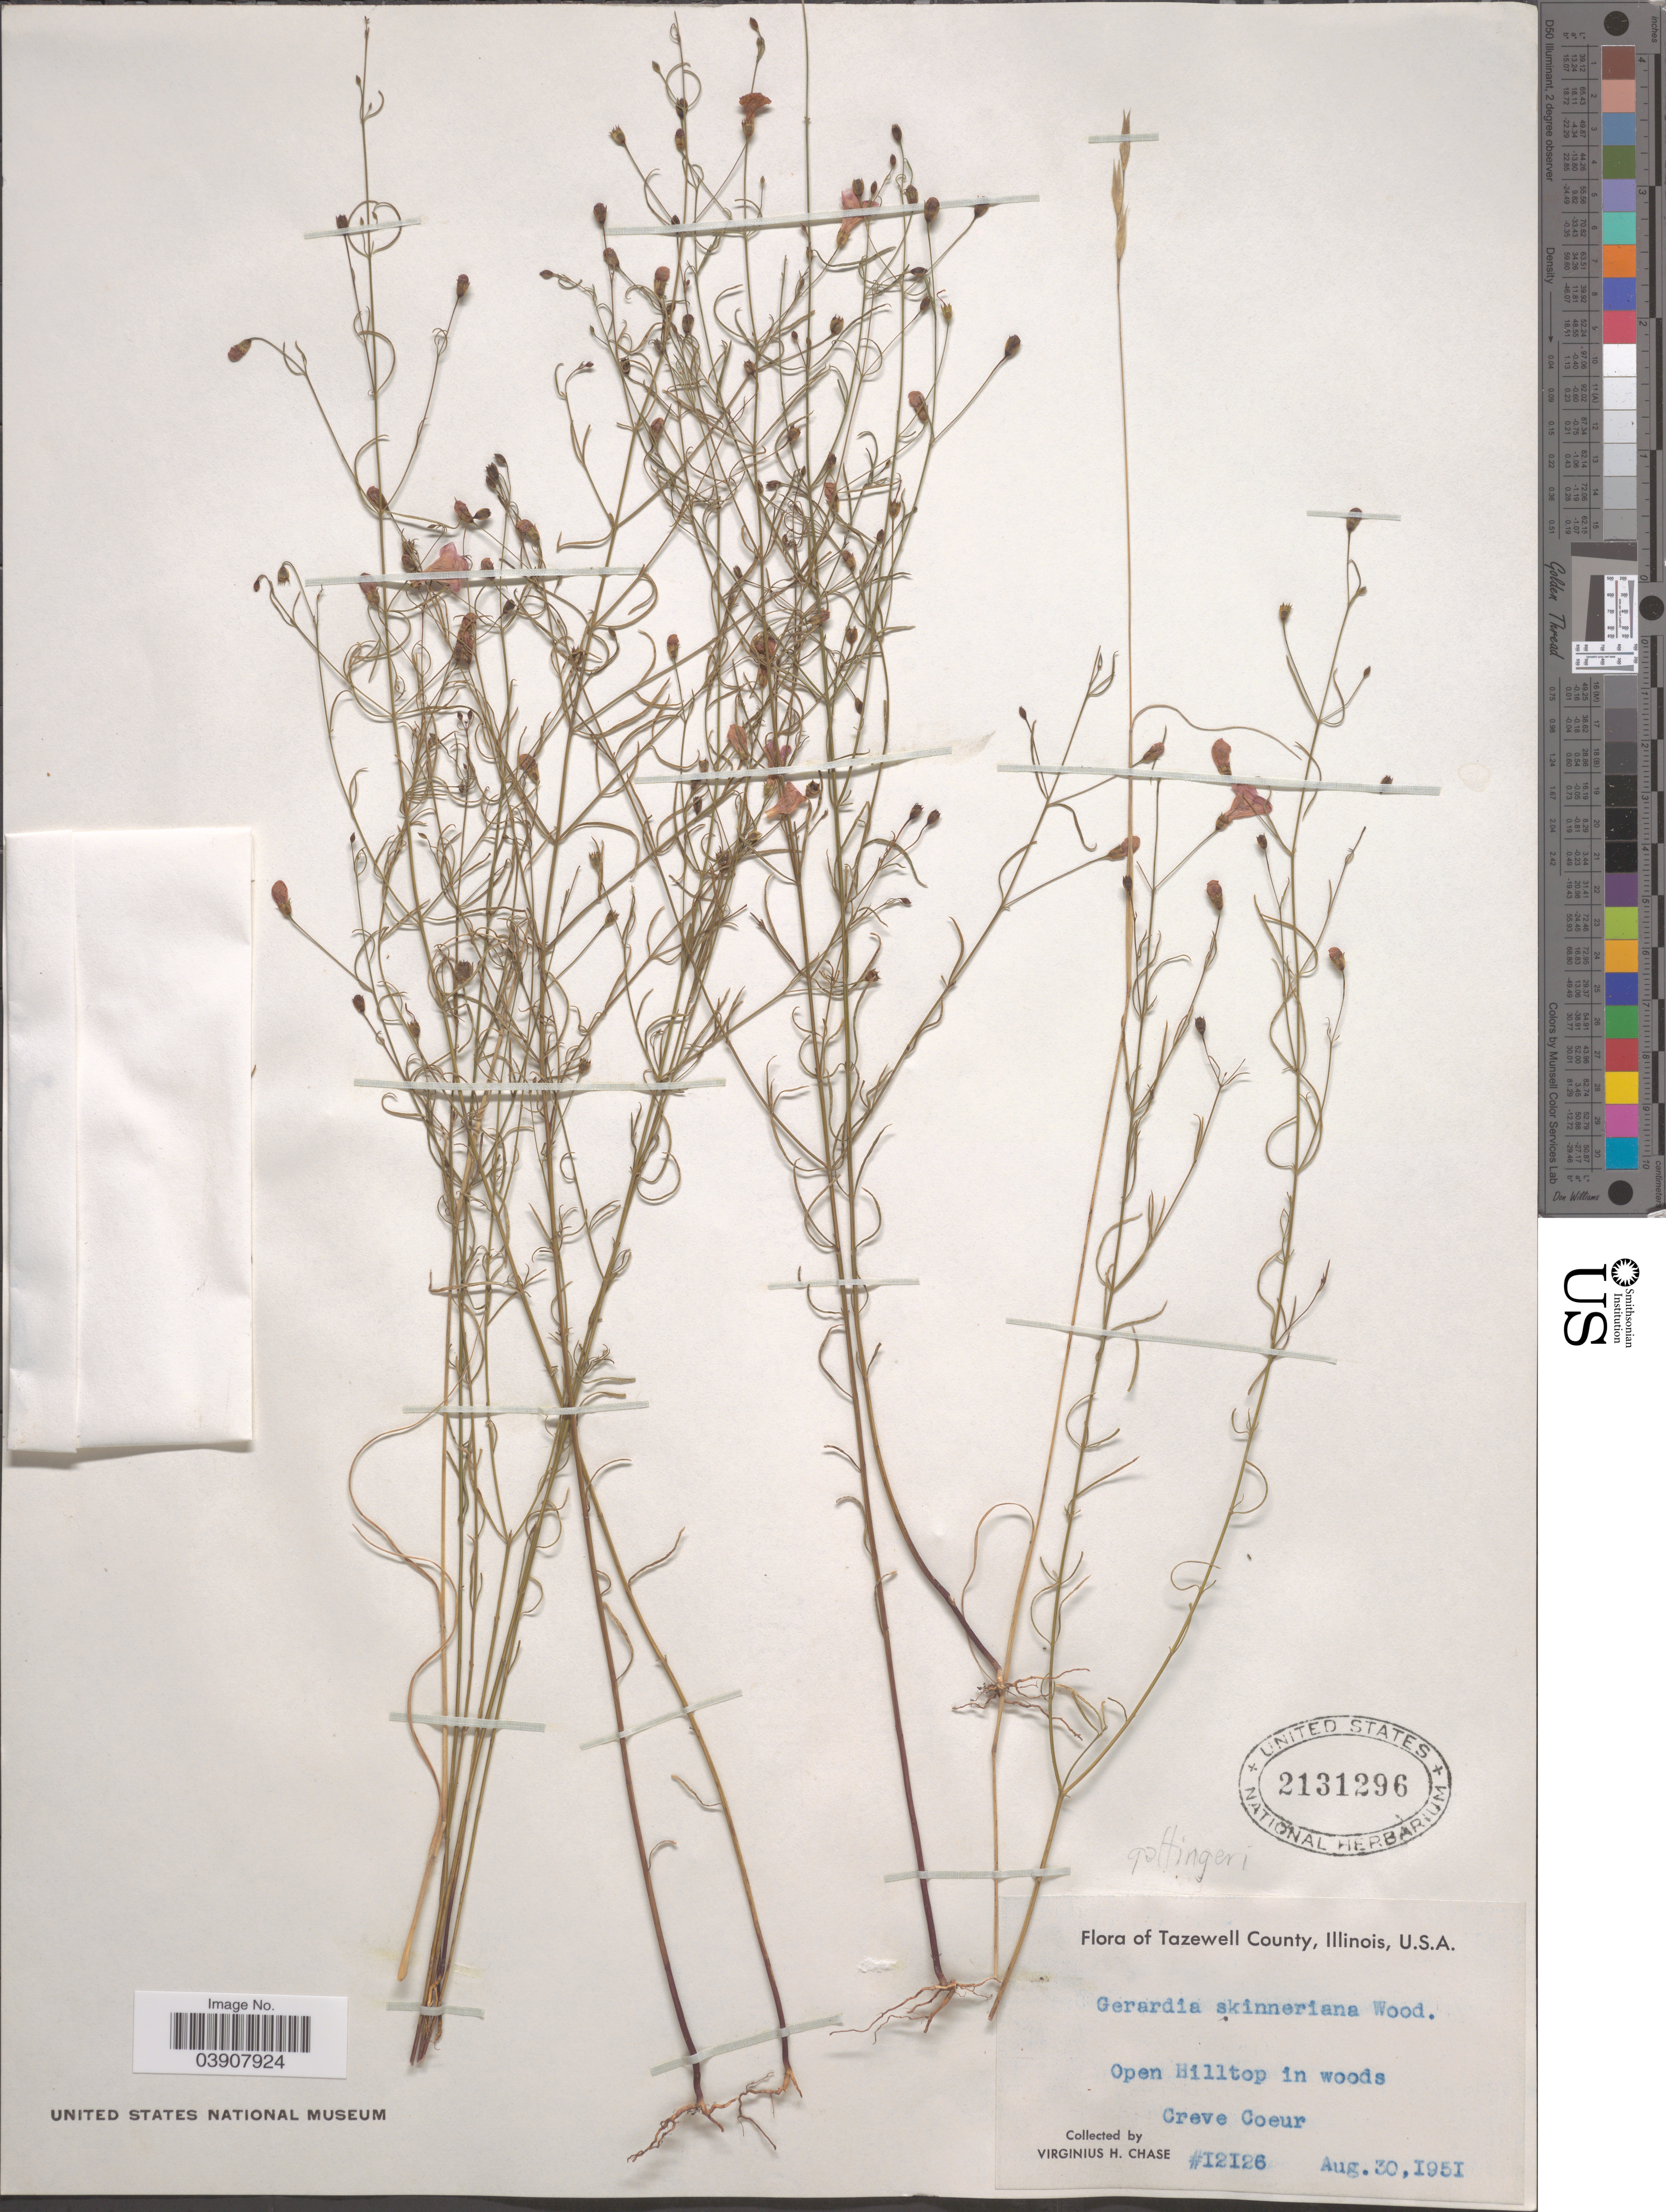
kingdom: Plantae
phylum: Tracheophyta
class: Magnoliopsida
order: Lamiales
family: Orobanchaceae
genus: Agalinis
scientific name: Agalinis gattingeri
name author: (Small) Small ex Britton & A. Br.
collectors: V. H. Chase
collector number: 12126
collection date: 1951-08-30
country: United States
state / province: Illinois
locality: Tazewell County. Open in Hilltop in woods. Creve Coeur.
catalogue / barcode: US 2131296